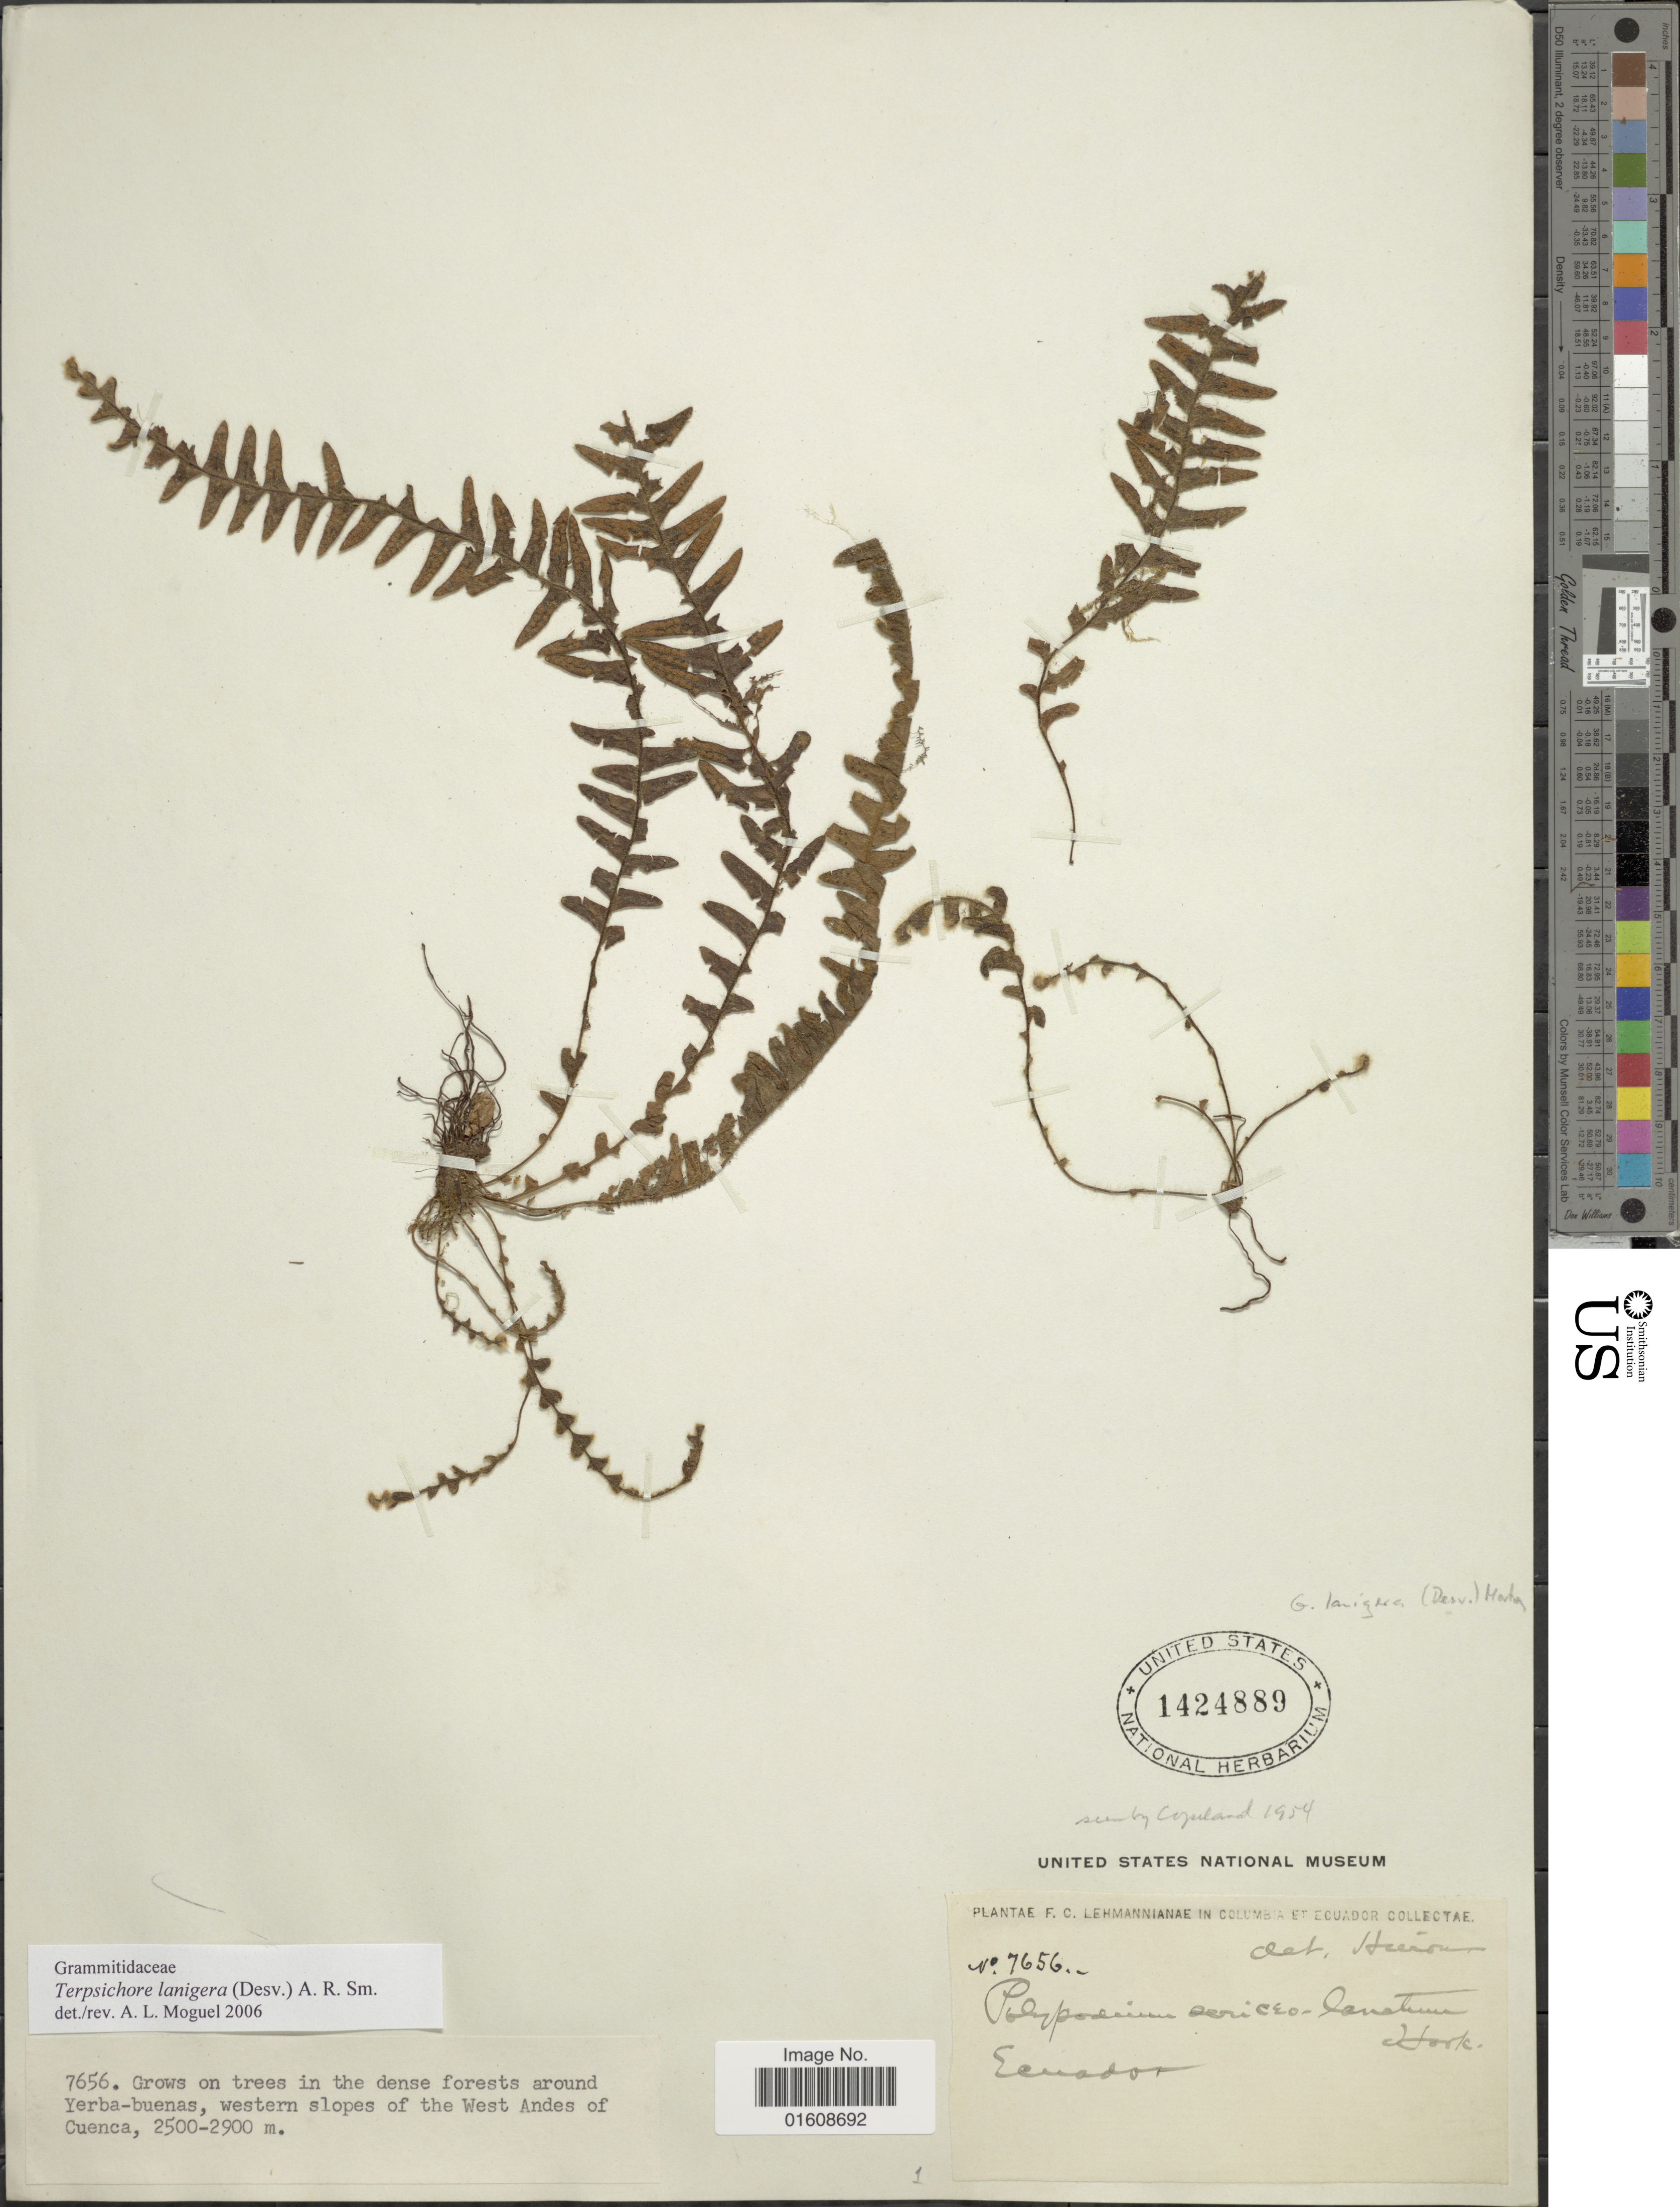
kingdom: Plantae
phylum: Tracheophyta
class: Polypodiopsida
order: Polypodiales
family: Polypodiaceae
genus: Alansmia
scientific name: Alansmia lanigera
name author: (Desv.) Moguel & M. Kessler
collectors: F. C. Lehmann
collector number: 7656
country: Ecuador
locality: Around Yerba-buenas, western slopes of the West Andes of Cuenca. Ecuador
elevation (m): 2500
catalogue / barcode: US 1424889